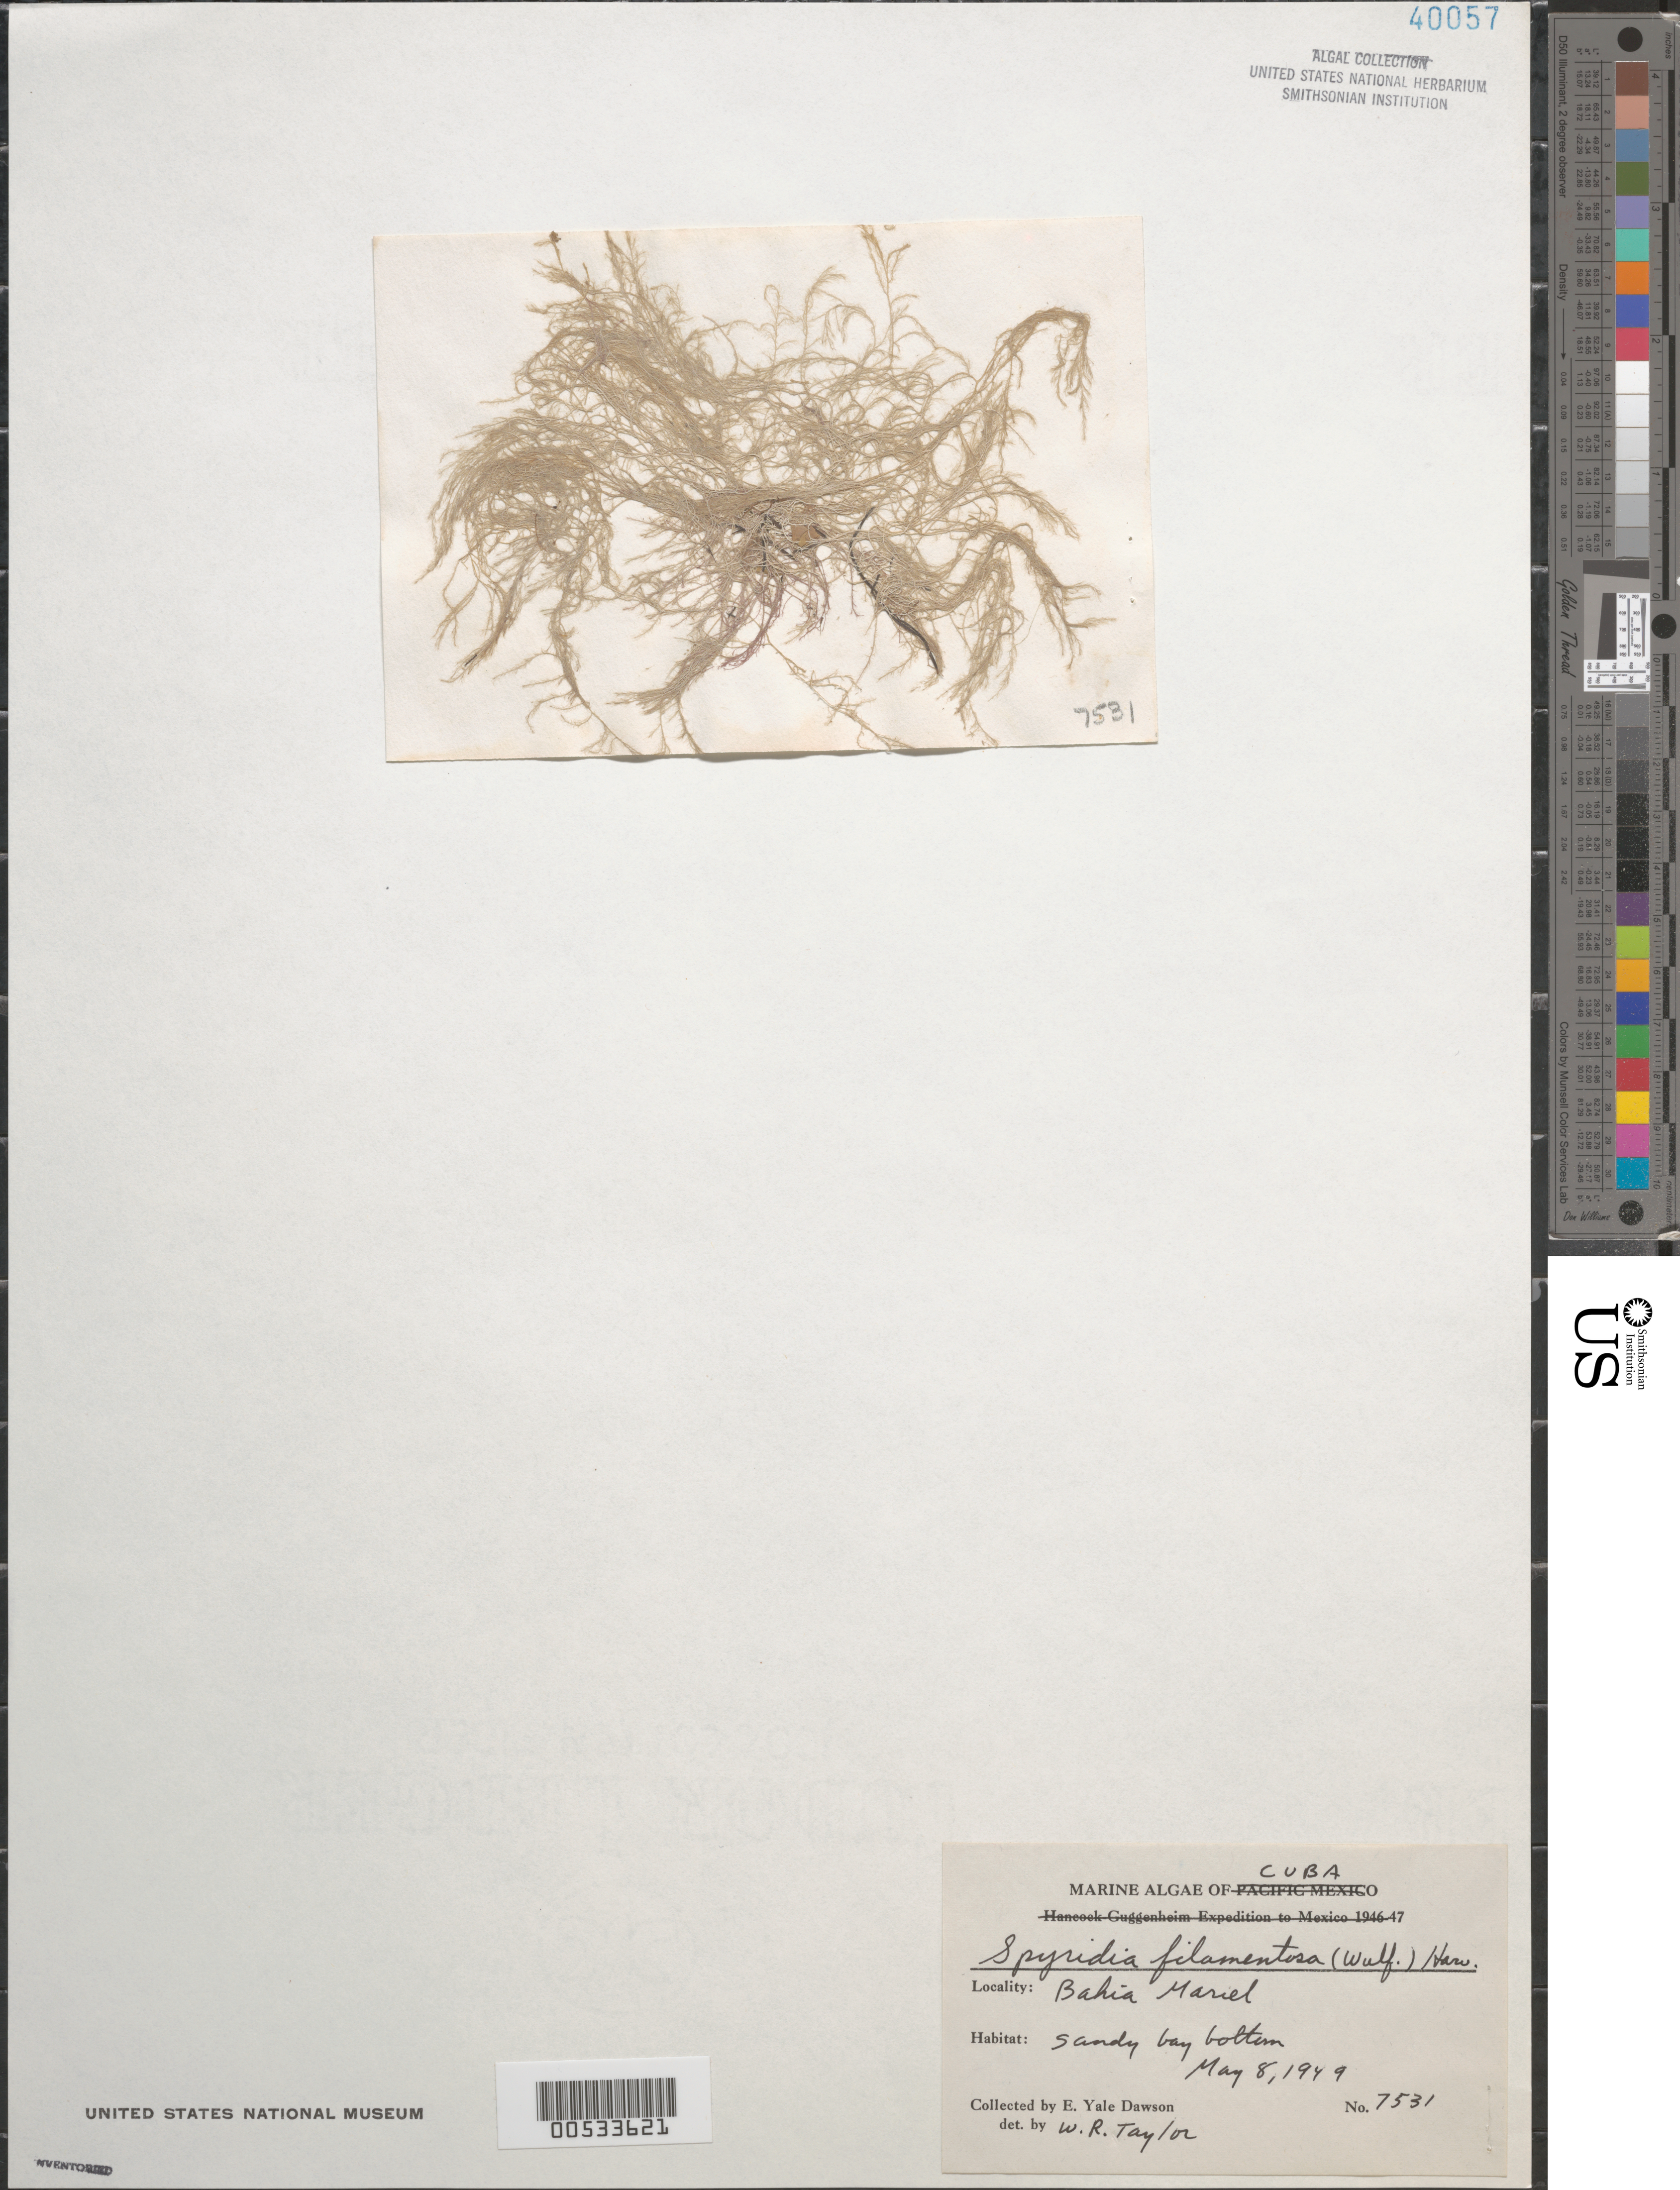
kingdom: Plantae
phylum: Rhodophyta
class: Florideophyceae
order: Ceramiales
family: Spyridiaceae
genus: Spyridia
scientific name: Spyridia filamentosa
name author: (Wulfen) Harv.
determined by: Taylor, William R.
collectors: E. Y. Dawson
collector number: EYD 7531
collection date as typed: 08 May 1949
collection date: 1949-05-08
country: Cuba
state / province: Pinar del Río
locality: Bahia Mariel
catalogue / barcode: US 40057